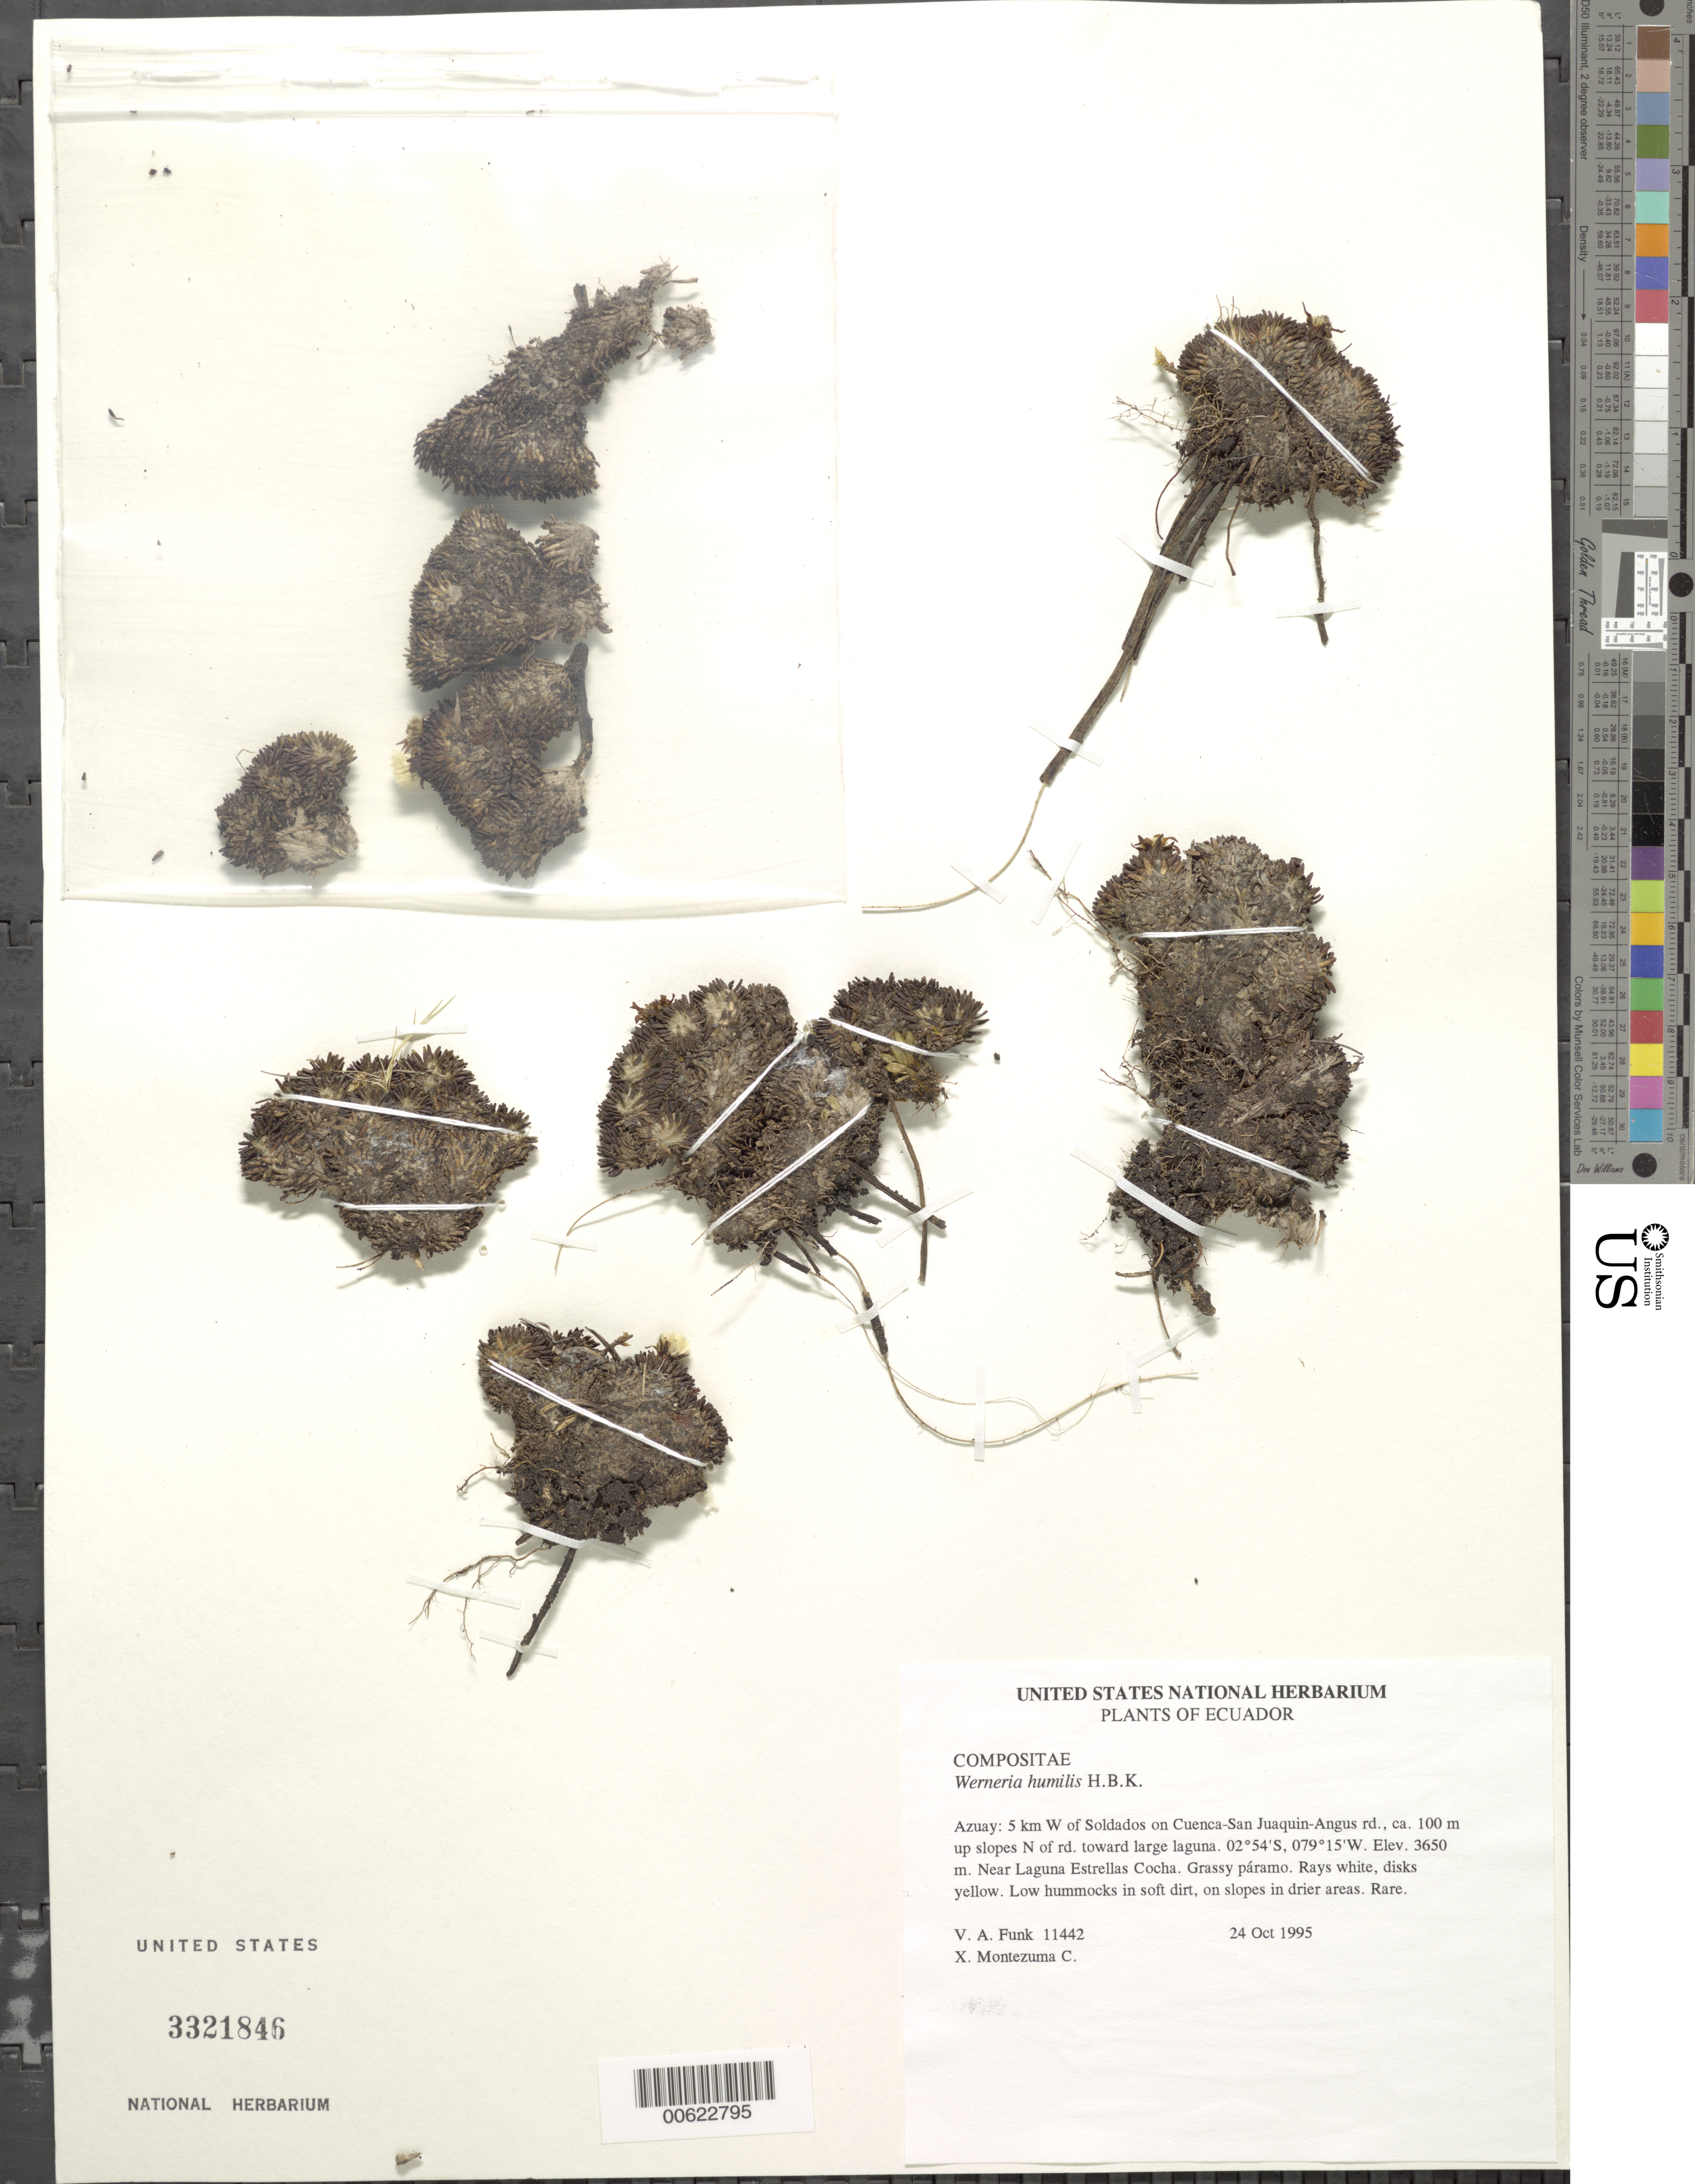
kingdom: Plantae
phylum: Tracheophyta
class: Magnoliopsida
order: Asterales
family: Asteraceae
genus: Xenophyllum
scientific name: Xenophyllum humile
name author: (Kunth) V.A. Funk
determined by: Funk, Vicki A., (BOT), Smithsonian Institution - National Museum of Natural History (UNITED STATES)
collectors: V. Funk & X. Montezuma C.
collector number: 11442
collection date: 1995-10-24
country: Ecuador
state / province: Azuay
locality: Soldados, 5 km W of, on Cuenca-San Juaquin-Angus rd., ca. 100 m up slopes N of rd. toward large laguna. Near Laguna Estrellas Cocha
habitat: Grassy páramo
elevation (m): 3650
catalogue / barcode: US 3321846